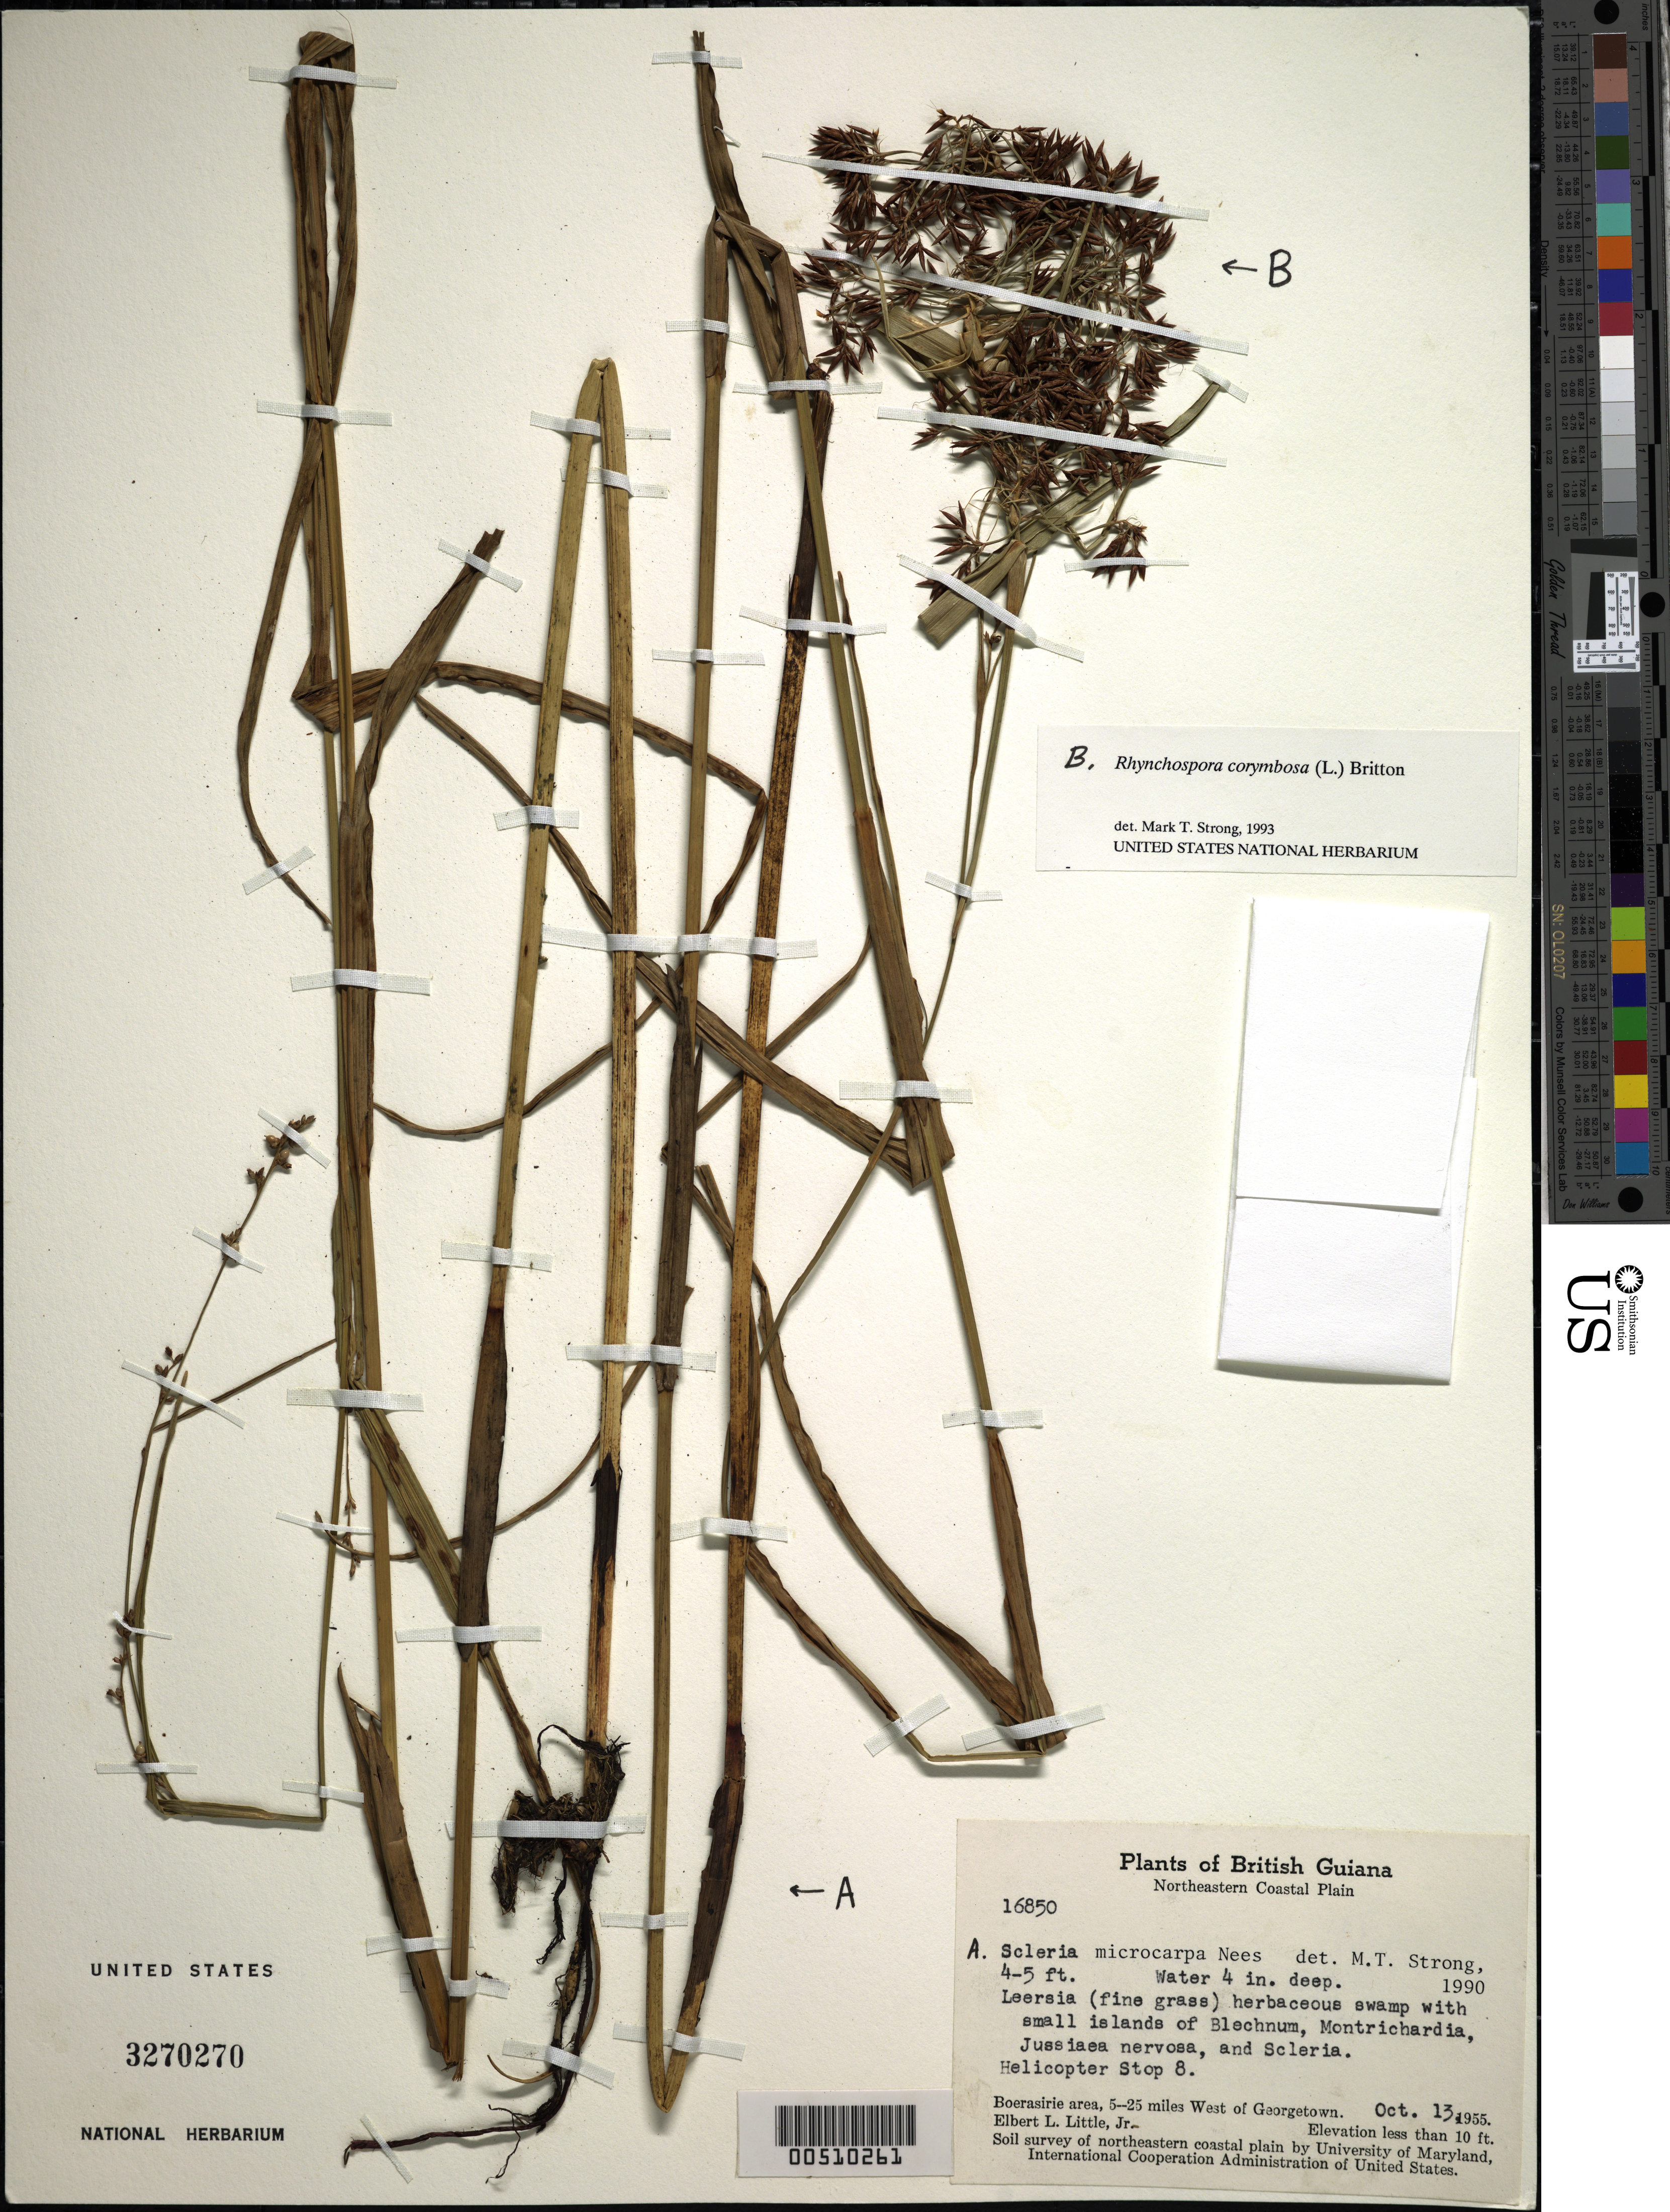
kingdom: Plantae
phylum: Tracheophyta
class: Liliopsida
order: Poales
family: Cyperaceae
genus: Scleria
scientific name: Scleria microcarpa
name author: Nees ex Kunth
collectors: E. L. Little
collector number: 16850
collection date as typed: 13 Oct 1955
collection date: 1955-10-13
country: Guyana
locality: Boerasirie area, 5-25 mi. W of Georgetown; helicopter stop 8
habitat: Leersia (fine grass) herbaceous swamp with small islands of Blechnum, Montrichardia, Jussiaea nervosa, and Scleria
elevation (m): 0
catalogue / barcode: US 3270270